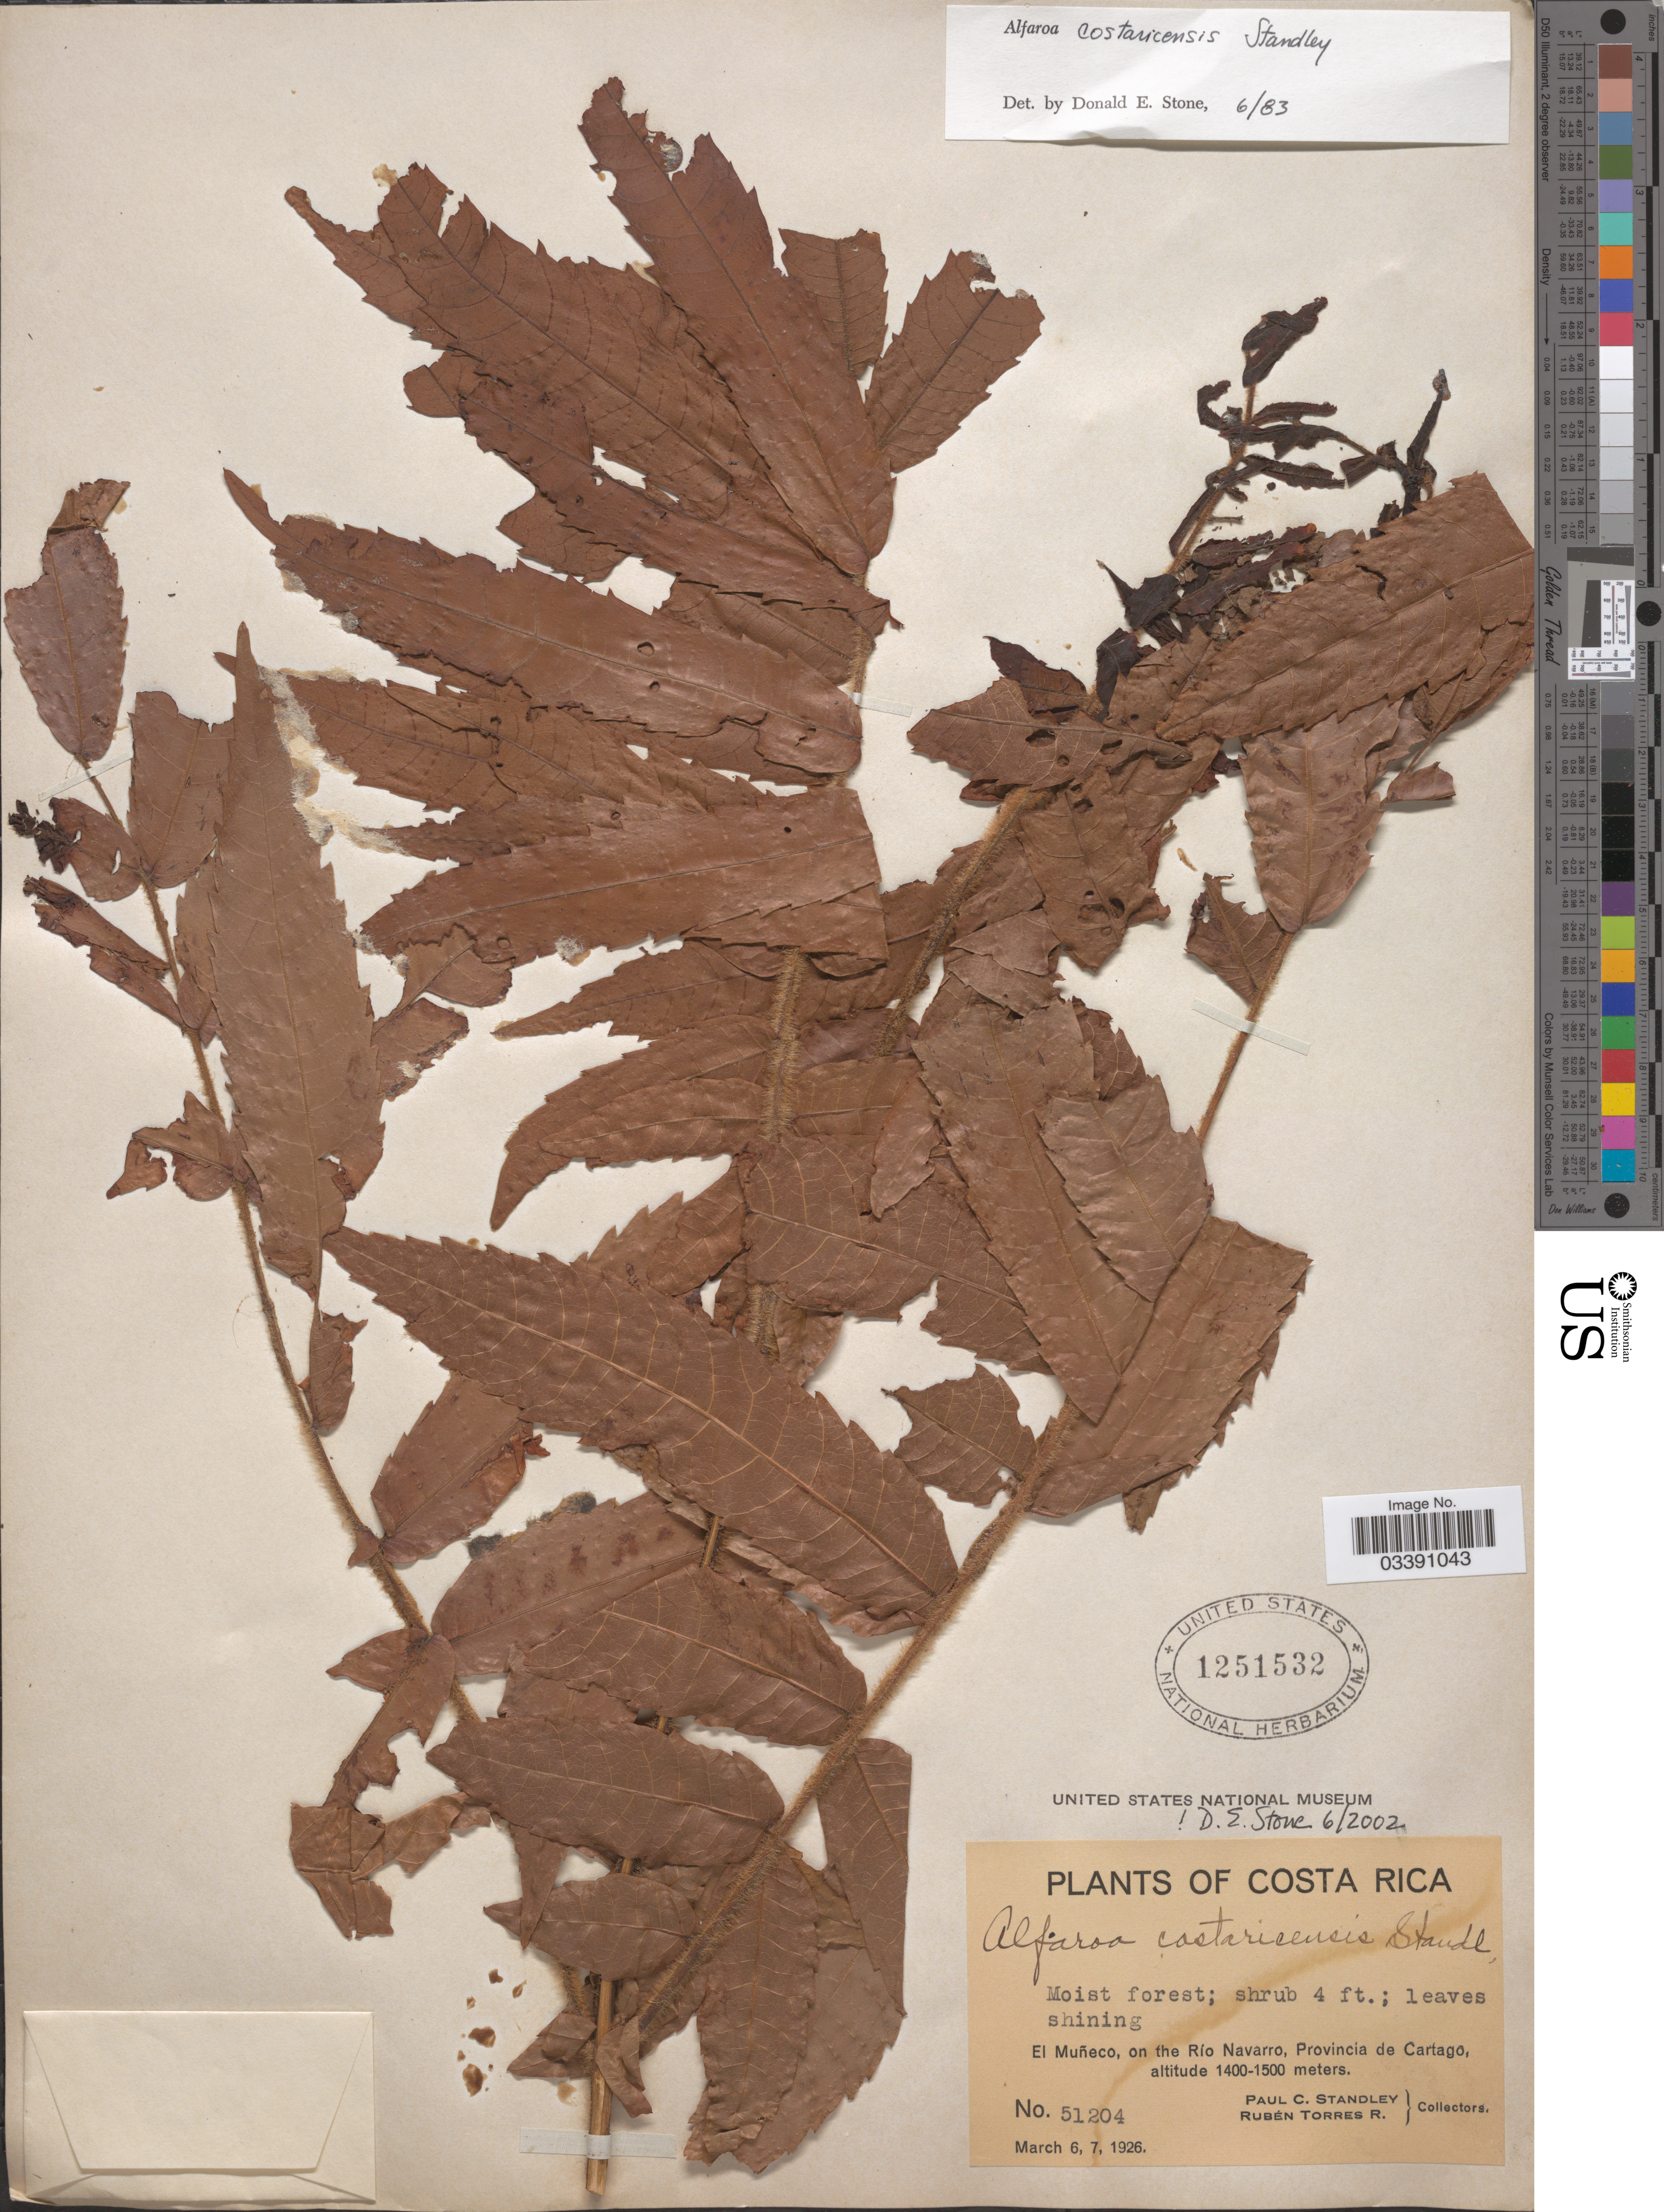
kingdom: Plantae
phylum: Tracheophyta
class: Magnoliopsida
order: Fagales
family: Juglandaceae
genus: Alfaroa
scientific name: Alfaroa costaricensis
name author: Standl.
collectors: P. C. Standley & R. Torres Rojas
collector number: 51204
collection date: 1926-03-06/1926-03-07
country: Costa Rica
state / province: Cartago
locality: El Muñeco, on the Río Navarro.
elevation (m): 1400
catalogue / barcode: US 1251532